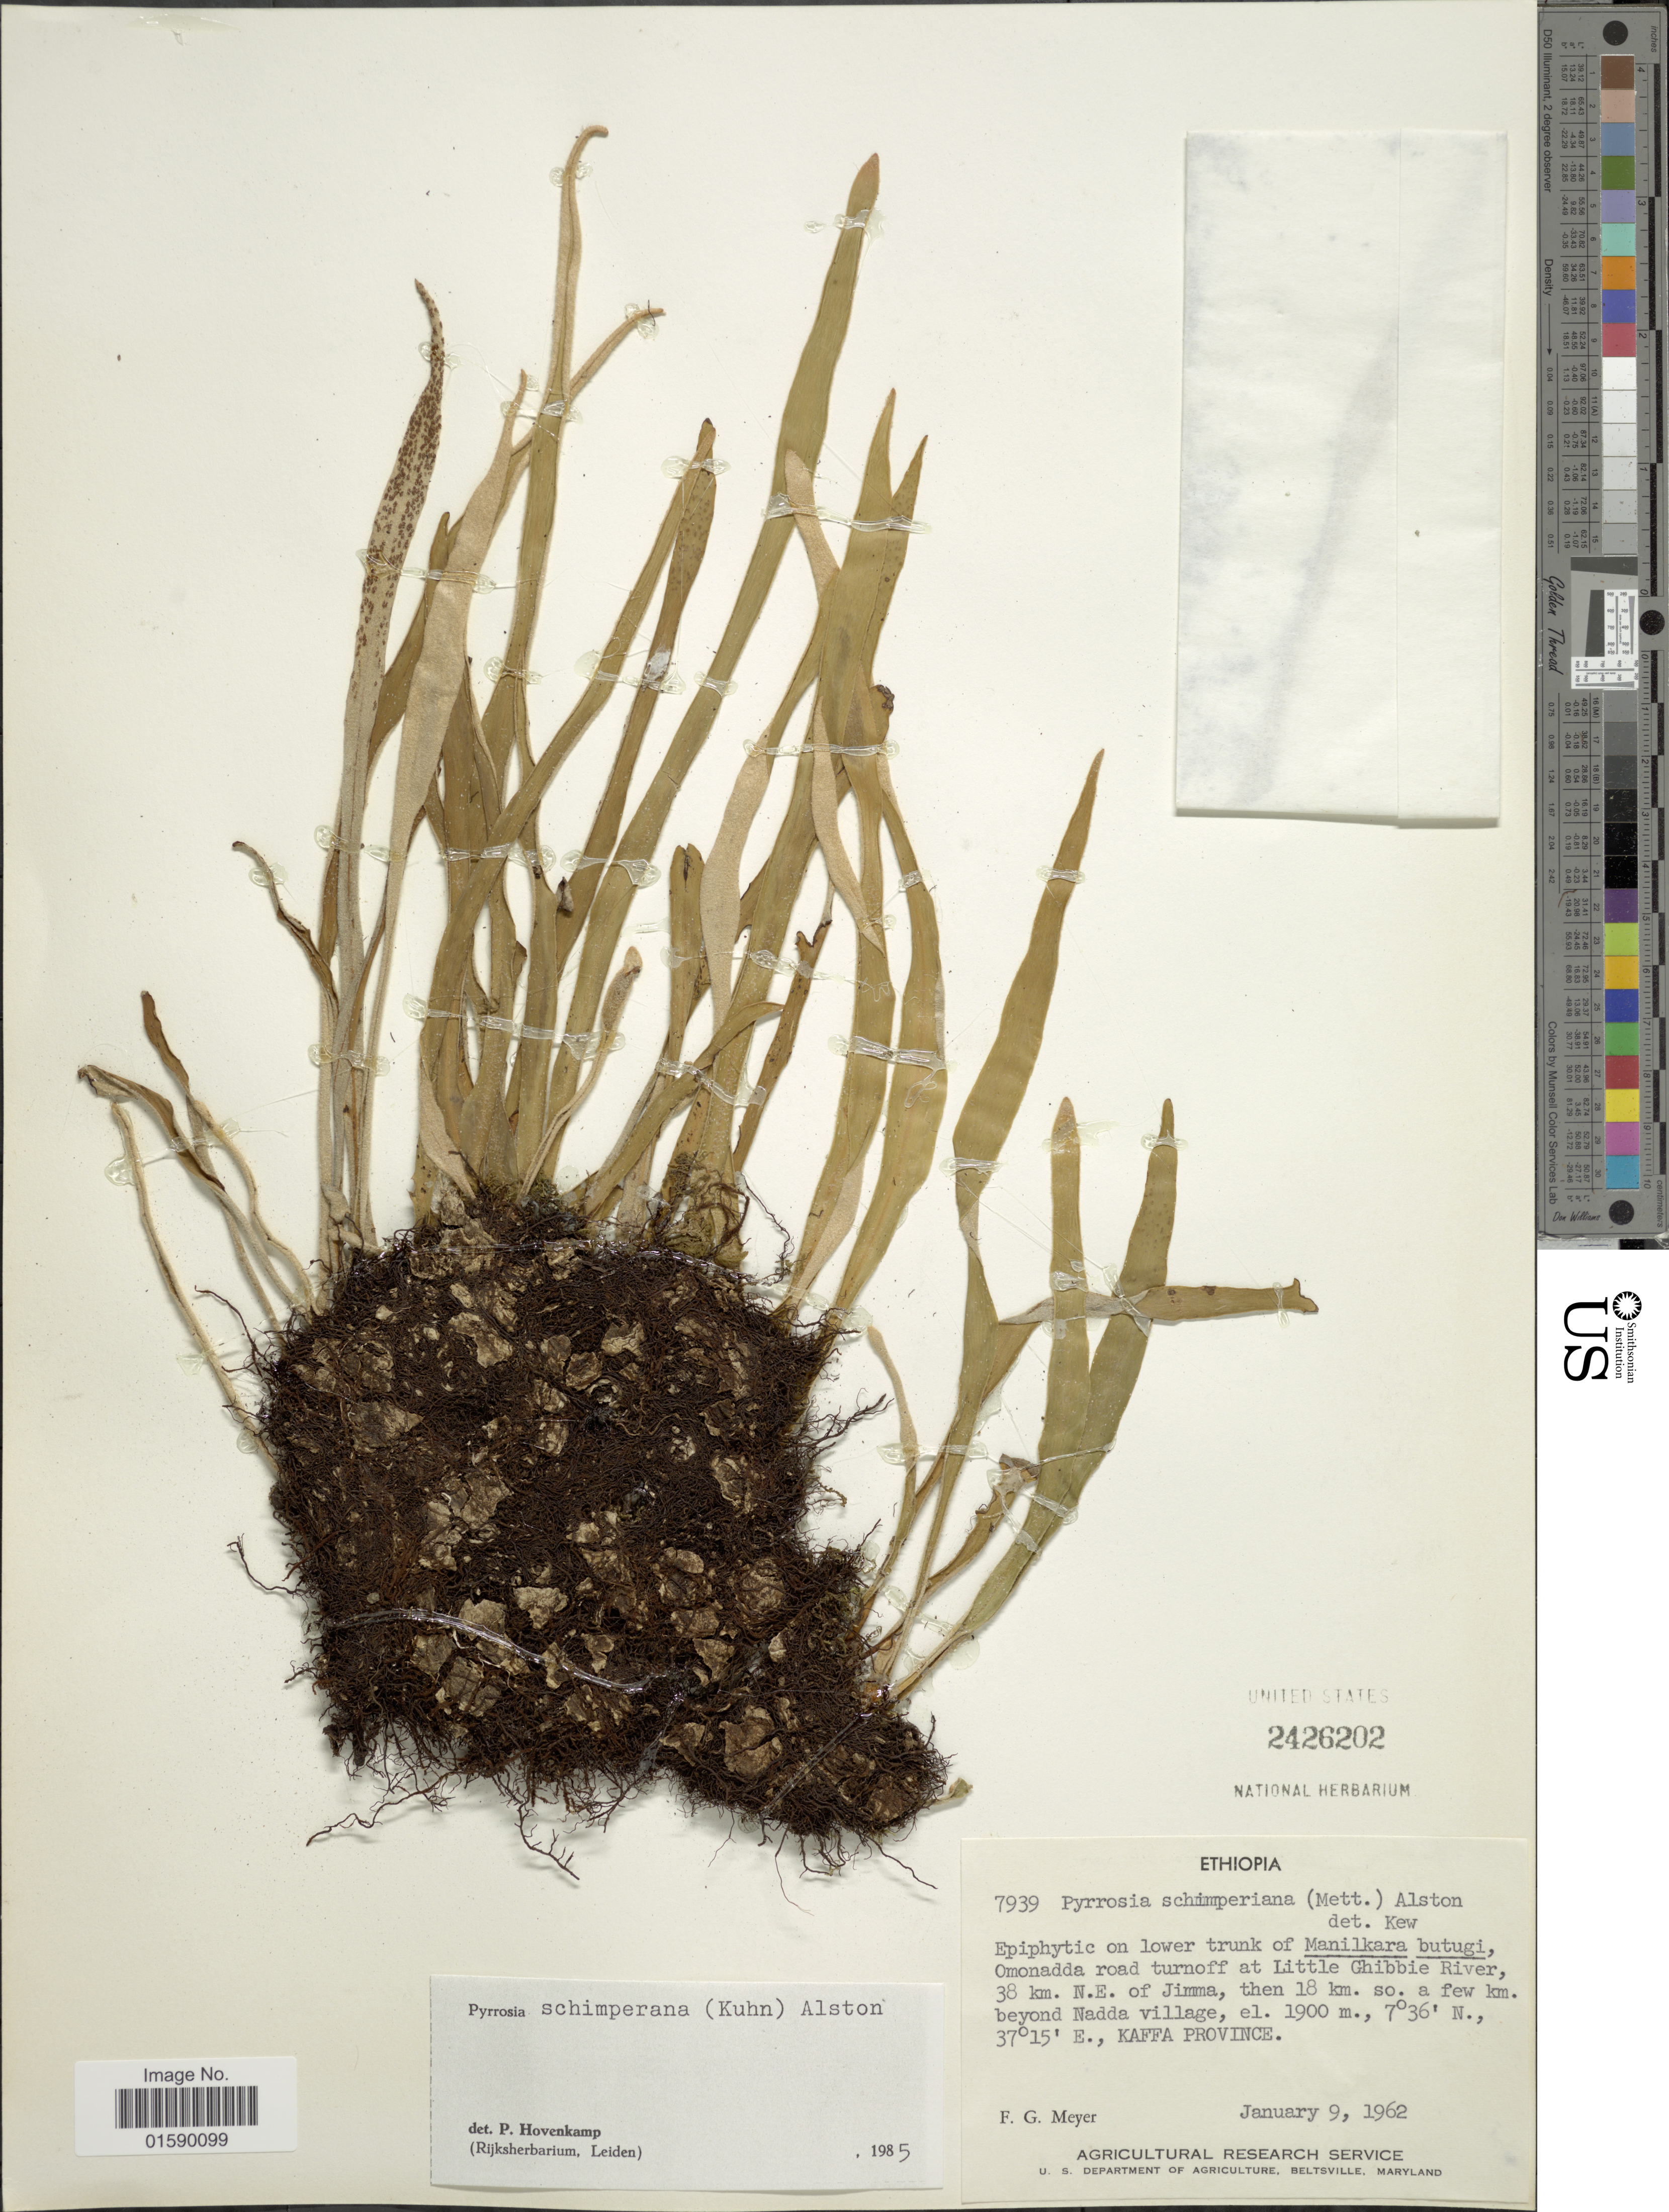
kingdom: Plantae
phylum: Tracheophyta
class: Polypodiopsida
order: Polypodiales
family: Polypodiaceae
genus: Pyrrosia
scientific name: Pyrrosia schimperiana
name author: (Mett. ex Kuhn) Alston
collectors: F. G. Meyer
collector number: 7939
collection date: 1962-01-09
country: Ethiopia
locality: Ethopia, Omonadda road turnoff at Little Ghibbie River, 38 km. N.E. of Jimma, then 18 km. so. a few km beyond Nadda village, Kaffa Province.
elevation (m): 1900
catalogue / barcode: US 2426202